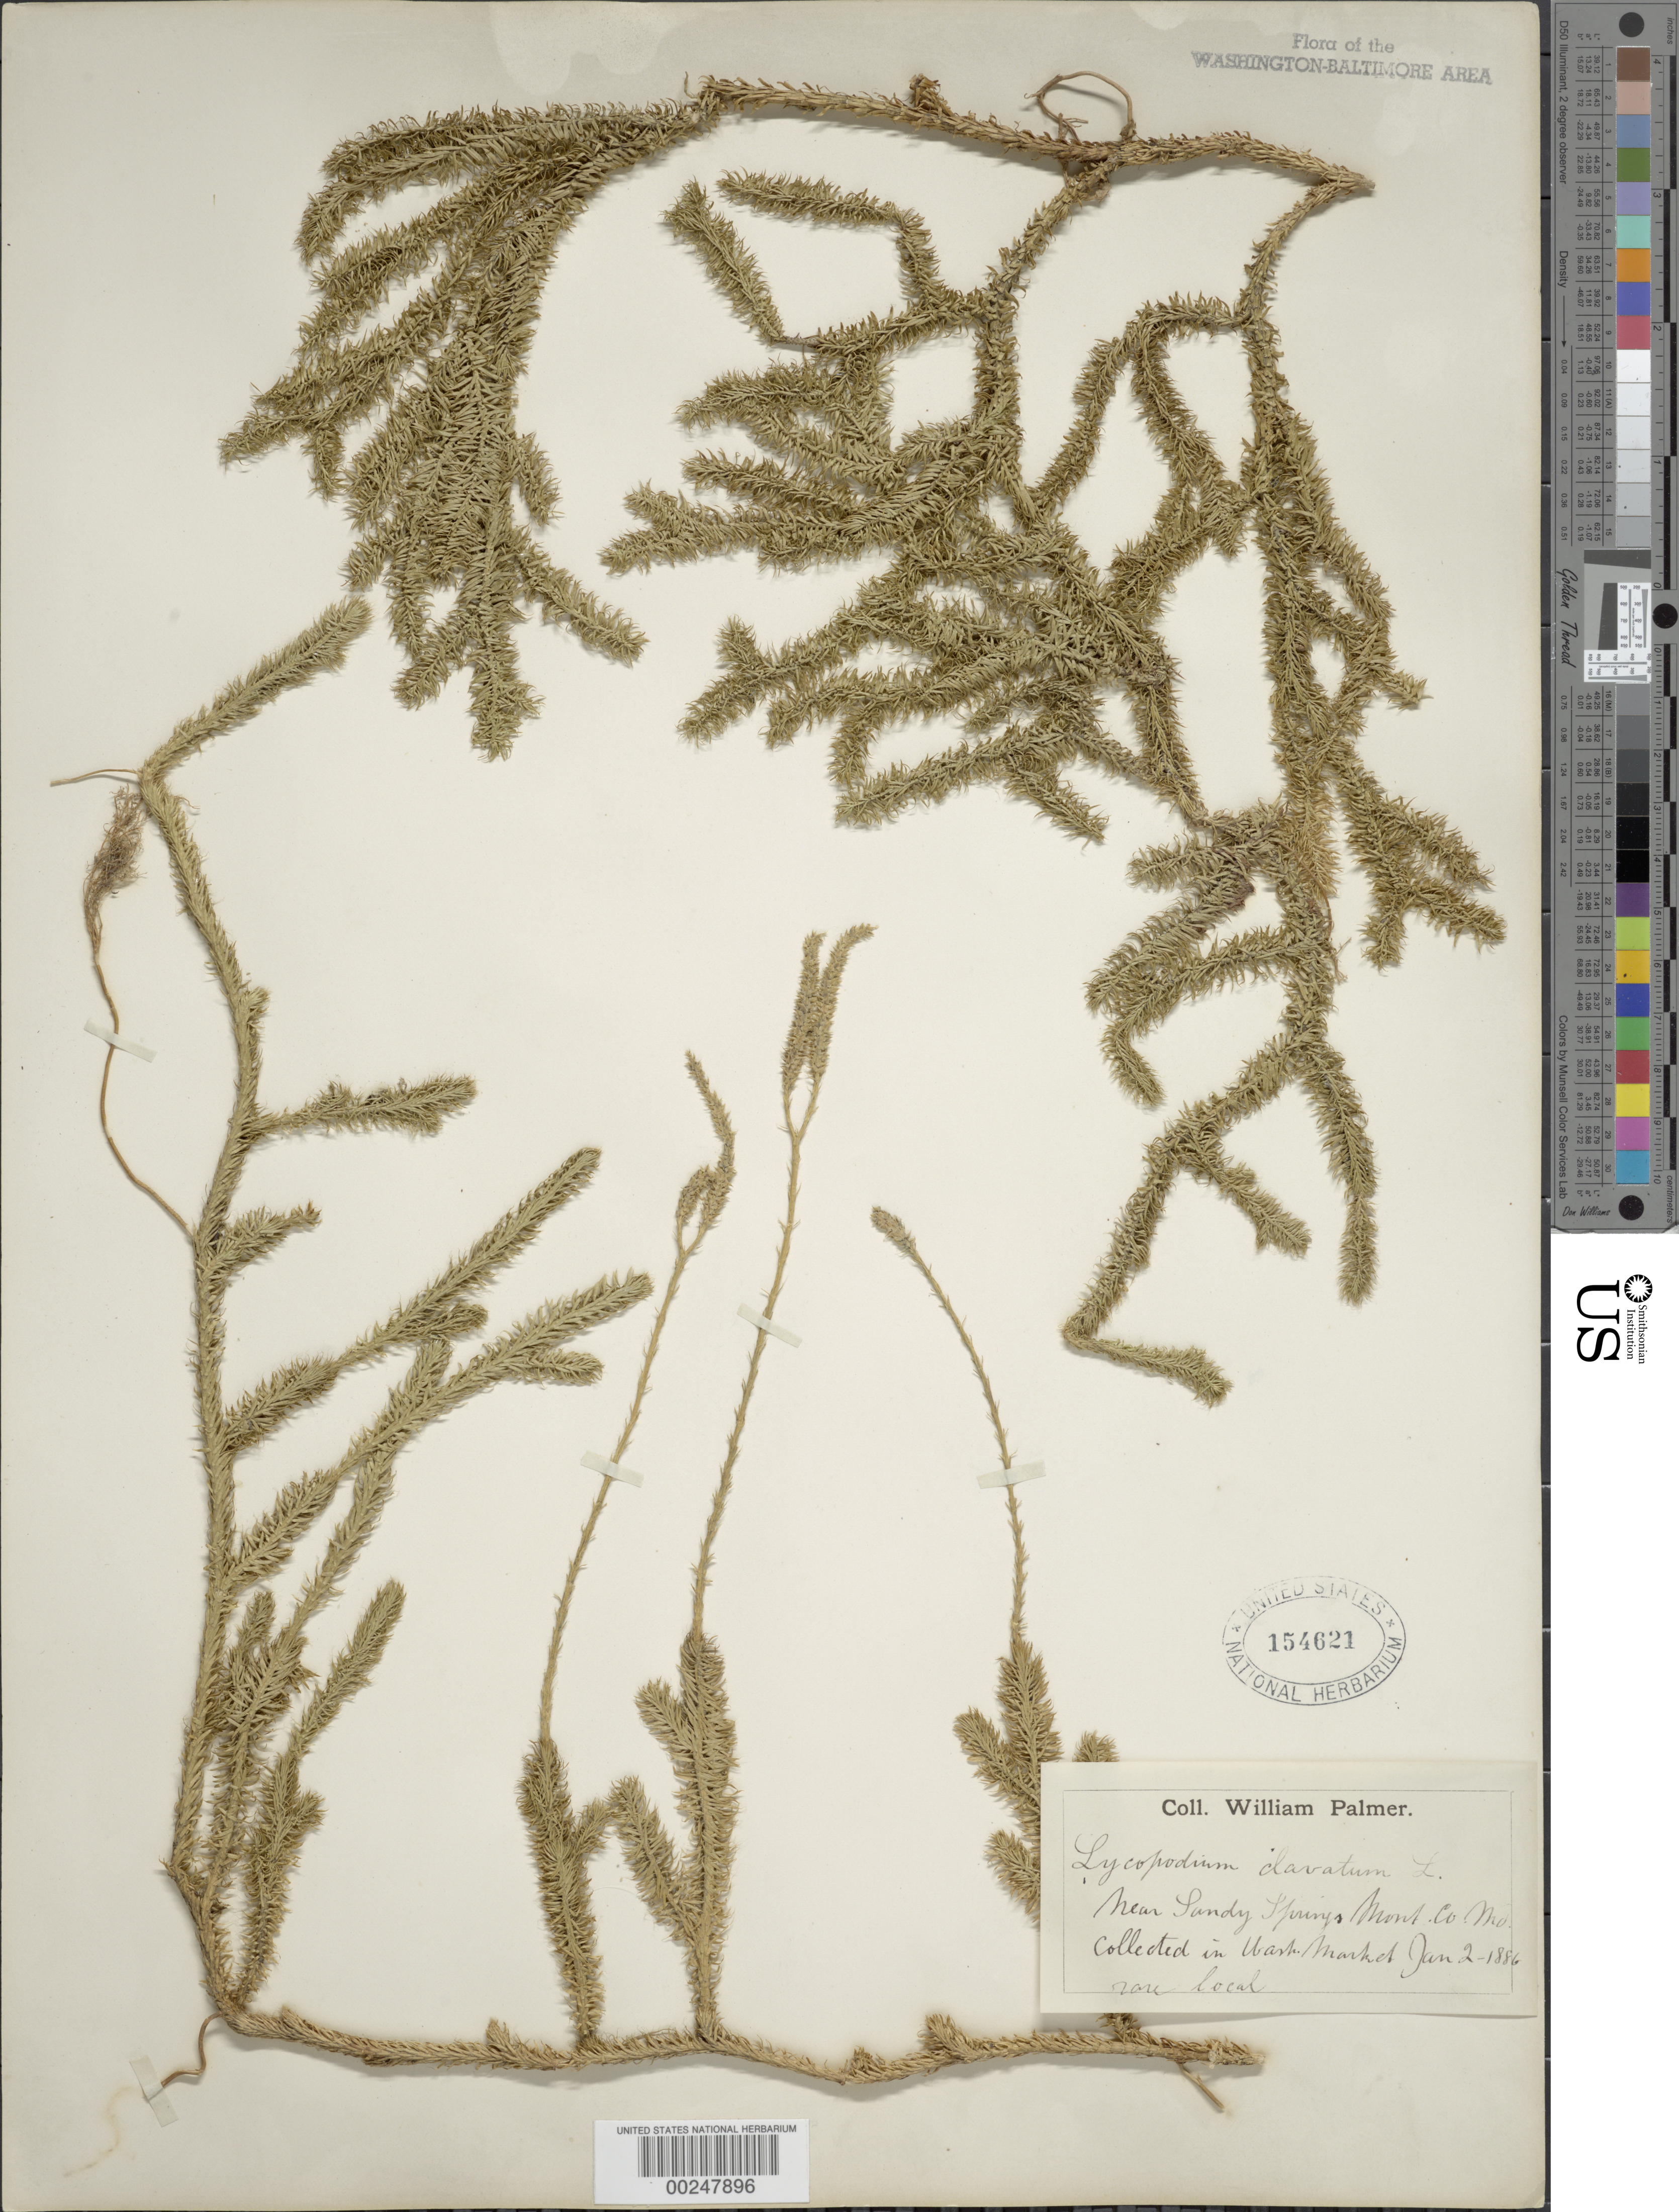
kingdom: Plantae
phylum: Tracheophyta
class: Lycopodiopsida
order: Lycopodiales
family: Lycopodiaceae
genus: Lycopodium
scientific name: Lycopodium clavatum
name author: L.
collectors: W. Palmer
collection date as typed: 02 Jan 1886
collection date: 1886-01-02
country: United States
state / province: Maryland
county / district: Montgomery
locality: Sandy Springs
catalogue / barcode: US 154621